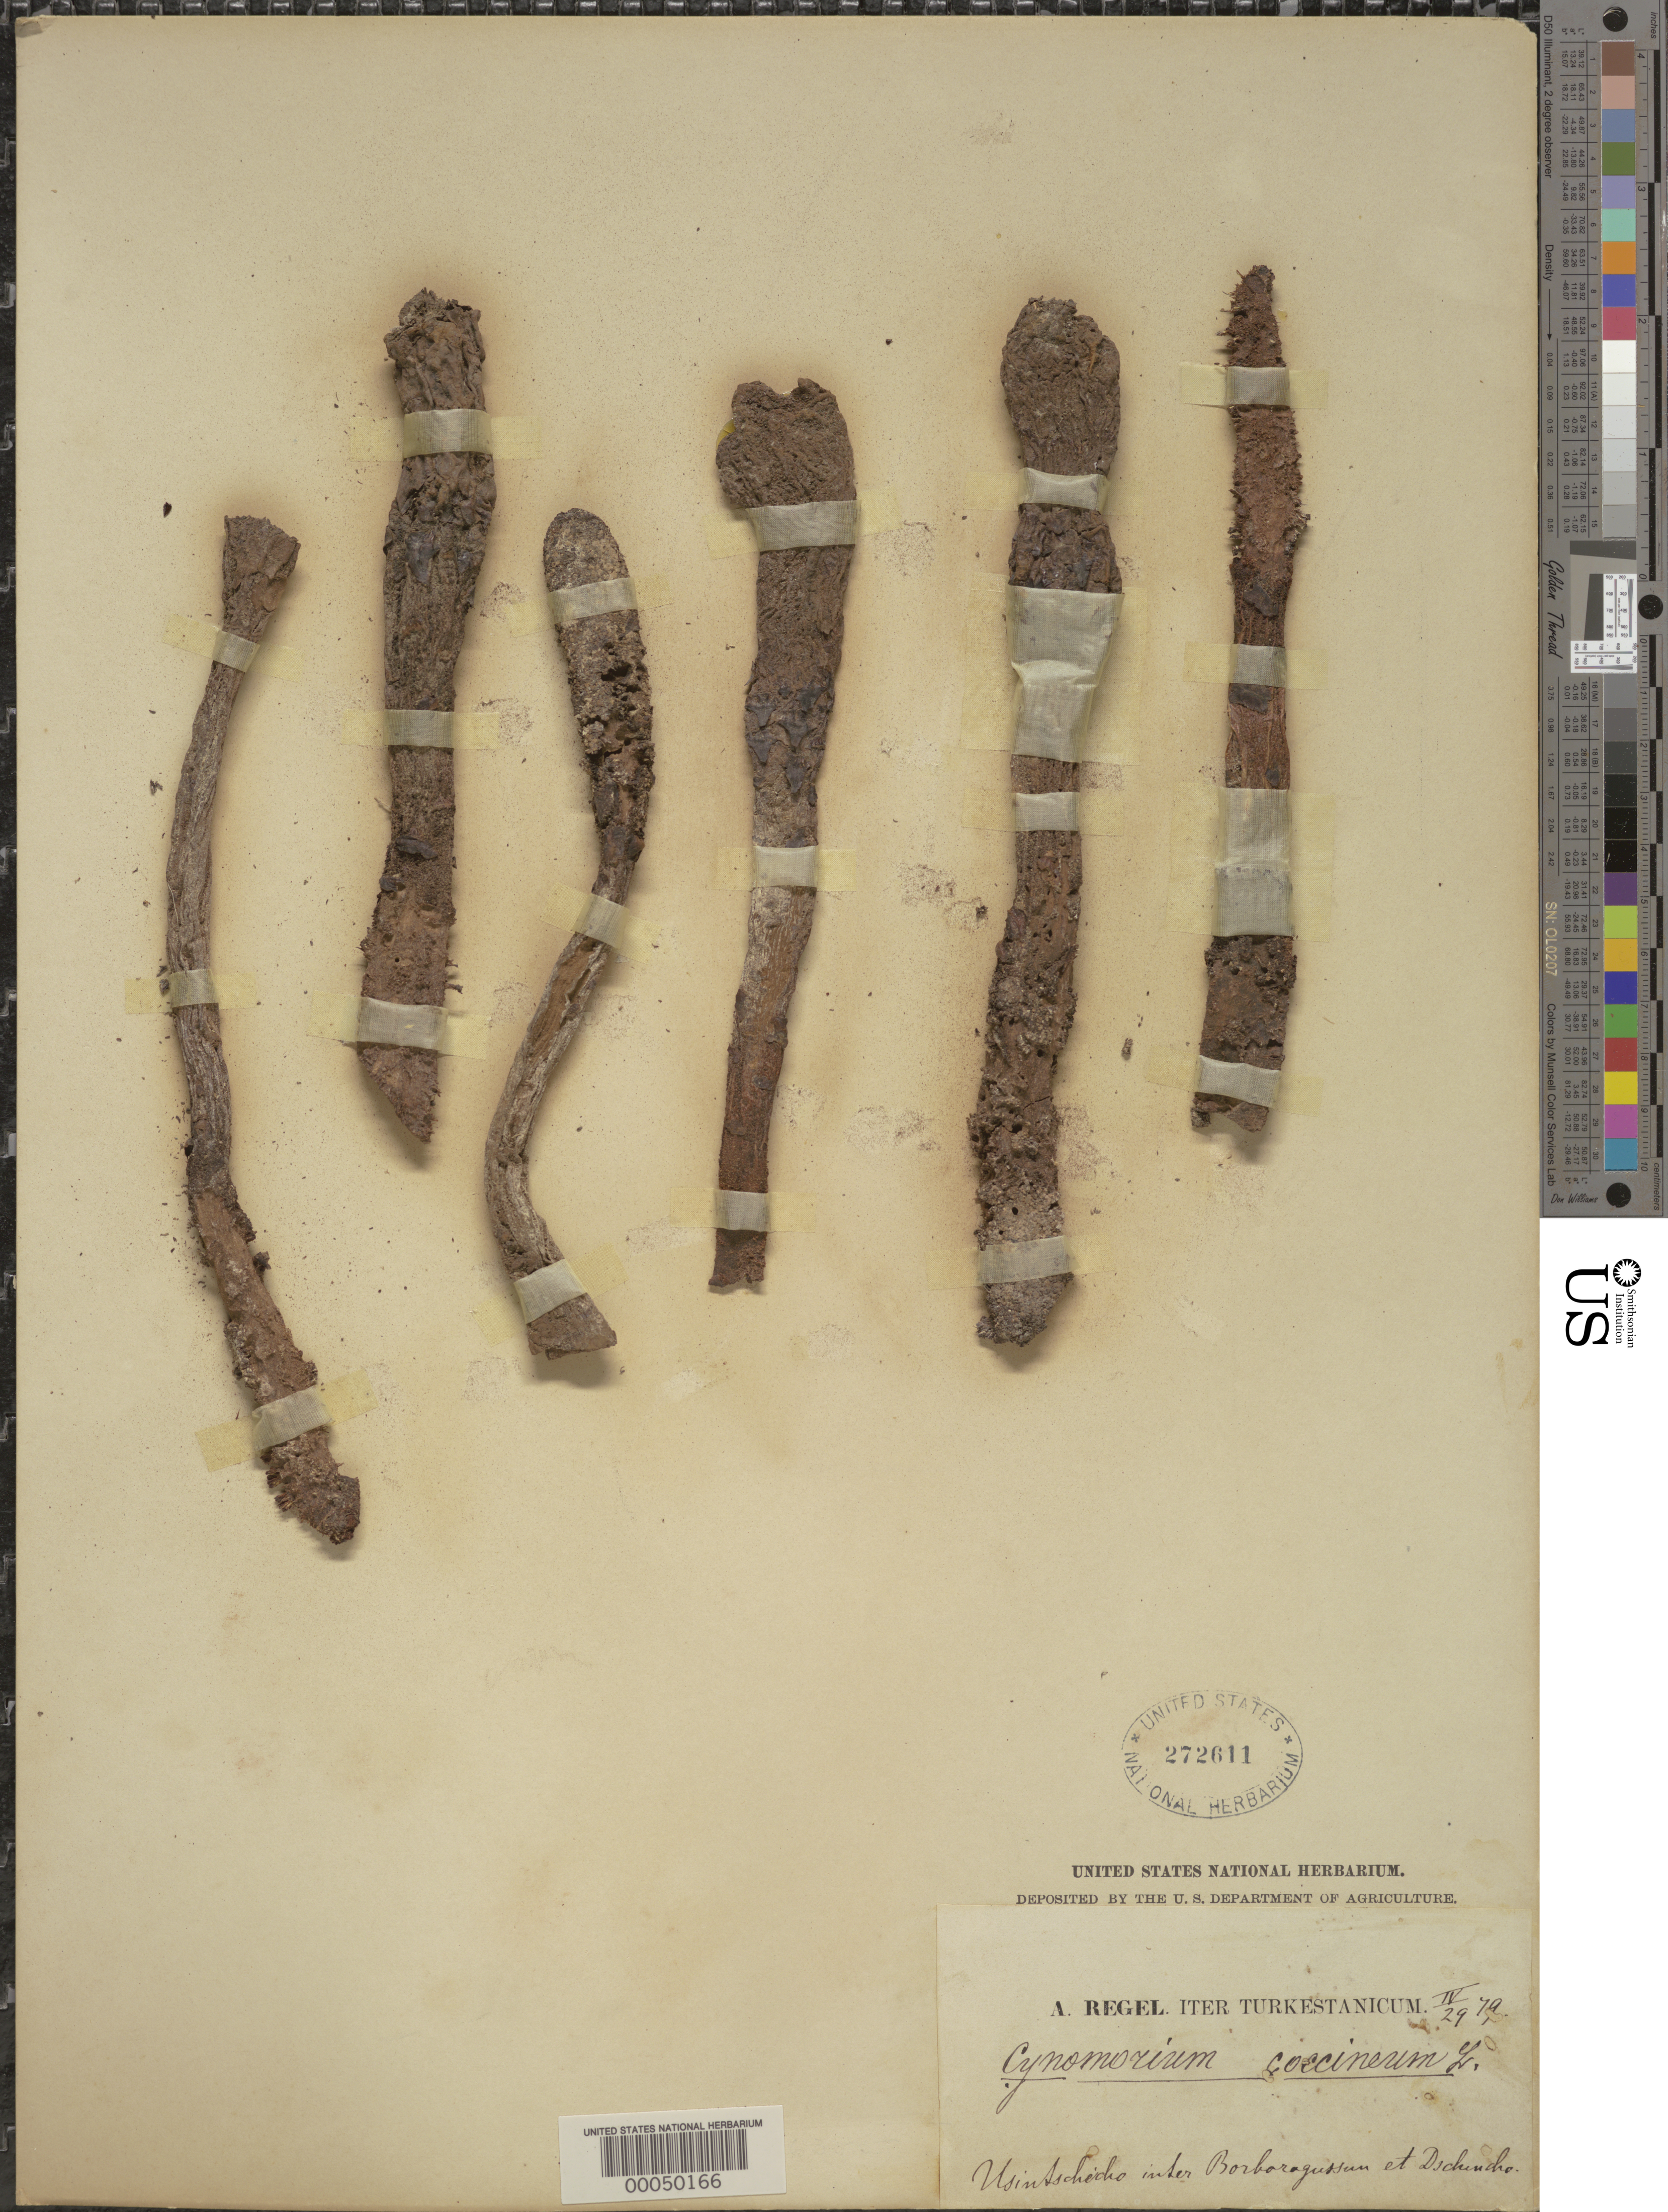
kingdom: Plantae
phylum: Tracheophyta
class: Magnoliopsida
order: Saxifragales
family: Cynomoriaceae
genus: Cynomorium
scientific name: Cynomorium coccineum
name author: L.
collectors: A. Regel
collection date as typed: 29 Apr 1879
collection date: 1879-04-29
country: Kazakhstan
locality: "Turkestan", between Borboragussum and Dschincho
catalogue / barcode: US 272611